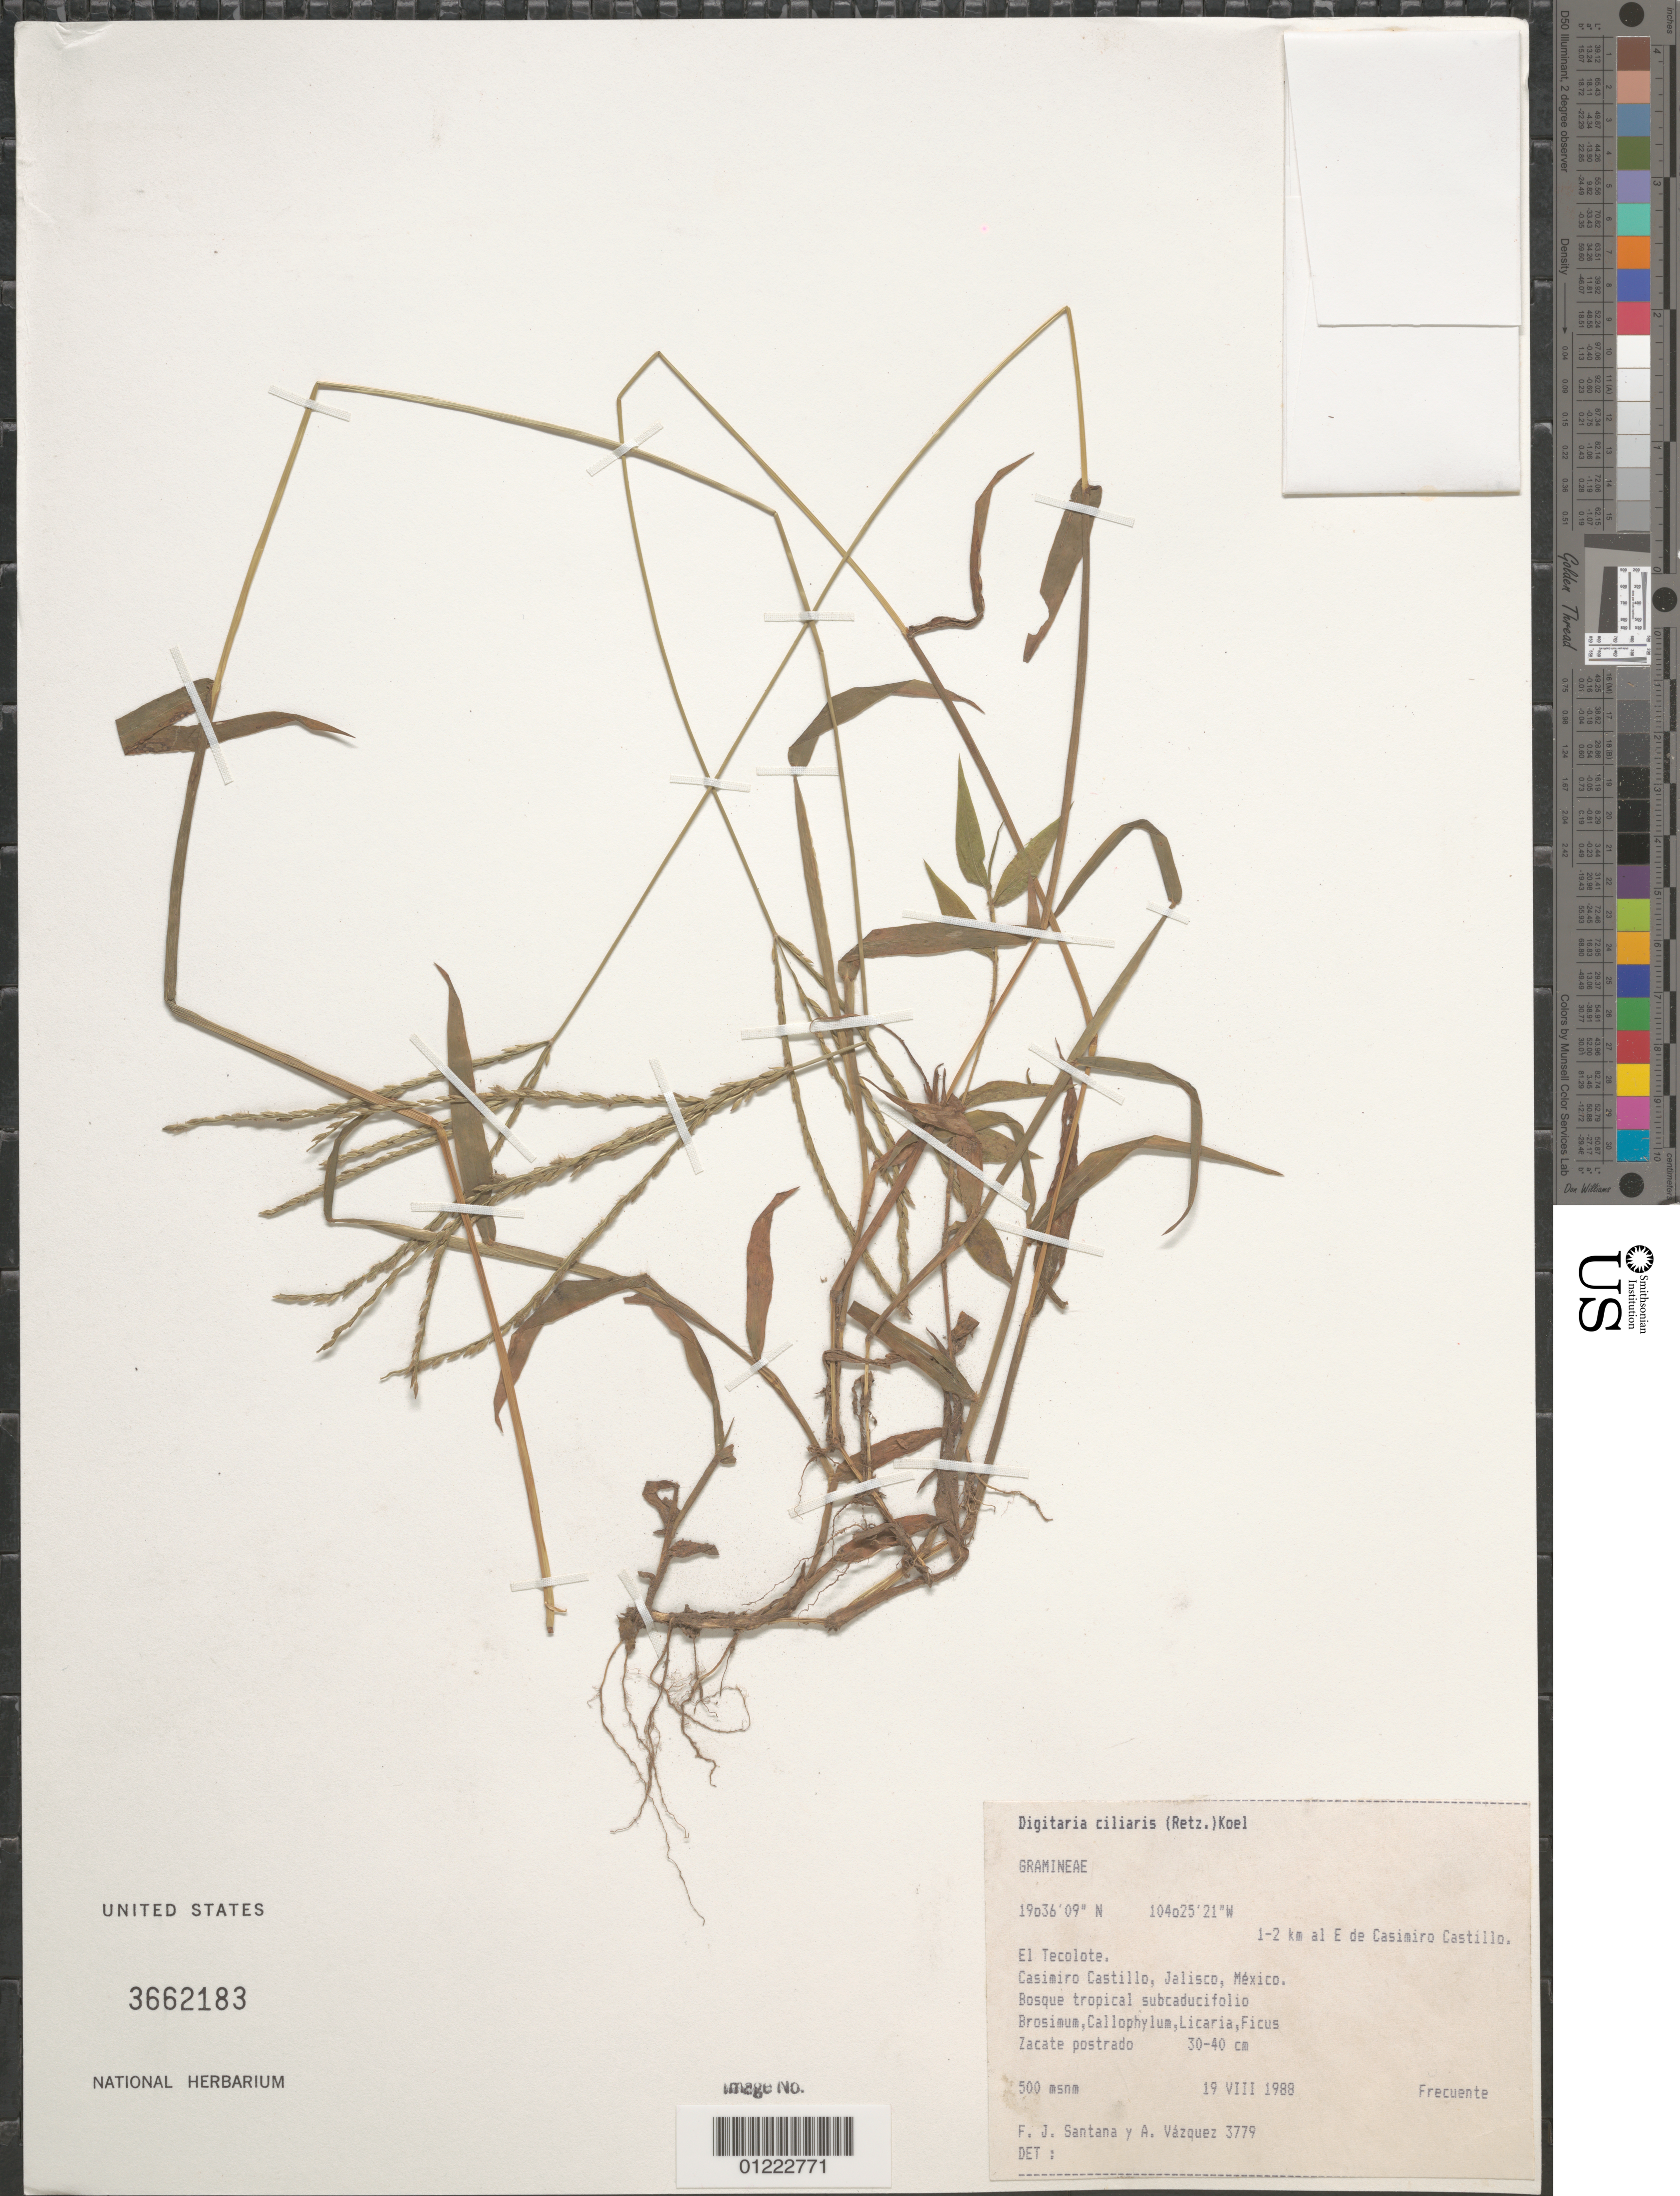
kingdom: Plantae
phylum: Tracheophyta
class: Liliopsida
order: Poales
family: Poaceae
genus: Digitaria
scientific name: Digitaria ciliaris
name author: (Retz.) Koeler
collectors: F. J. Santana M. & A. Vazquez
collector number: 3779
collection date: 1988-08-19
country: Mexico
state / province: Jalisco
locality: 1-2 km al E de Casimiro Castillo. El Tecolote.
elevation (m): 500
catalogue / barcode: US 3662183